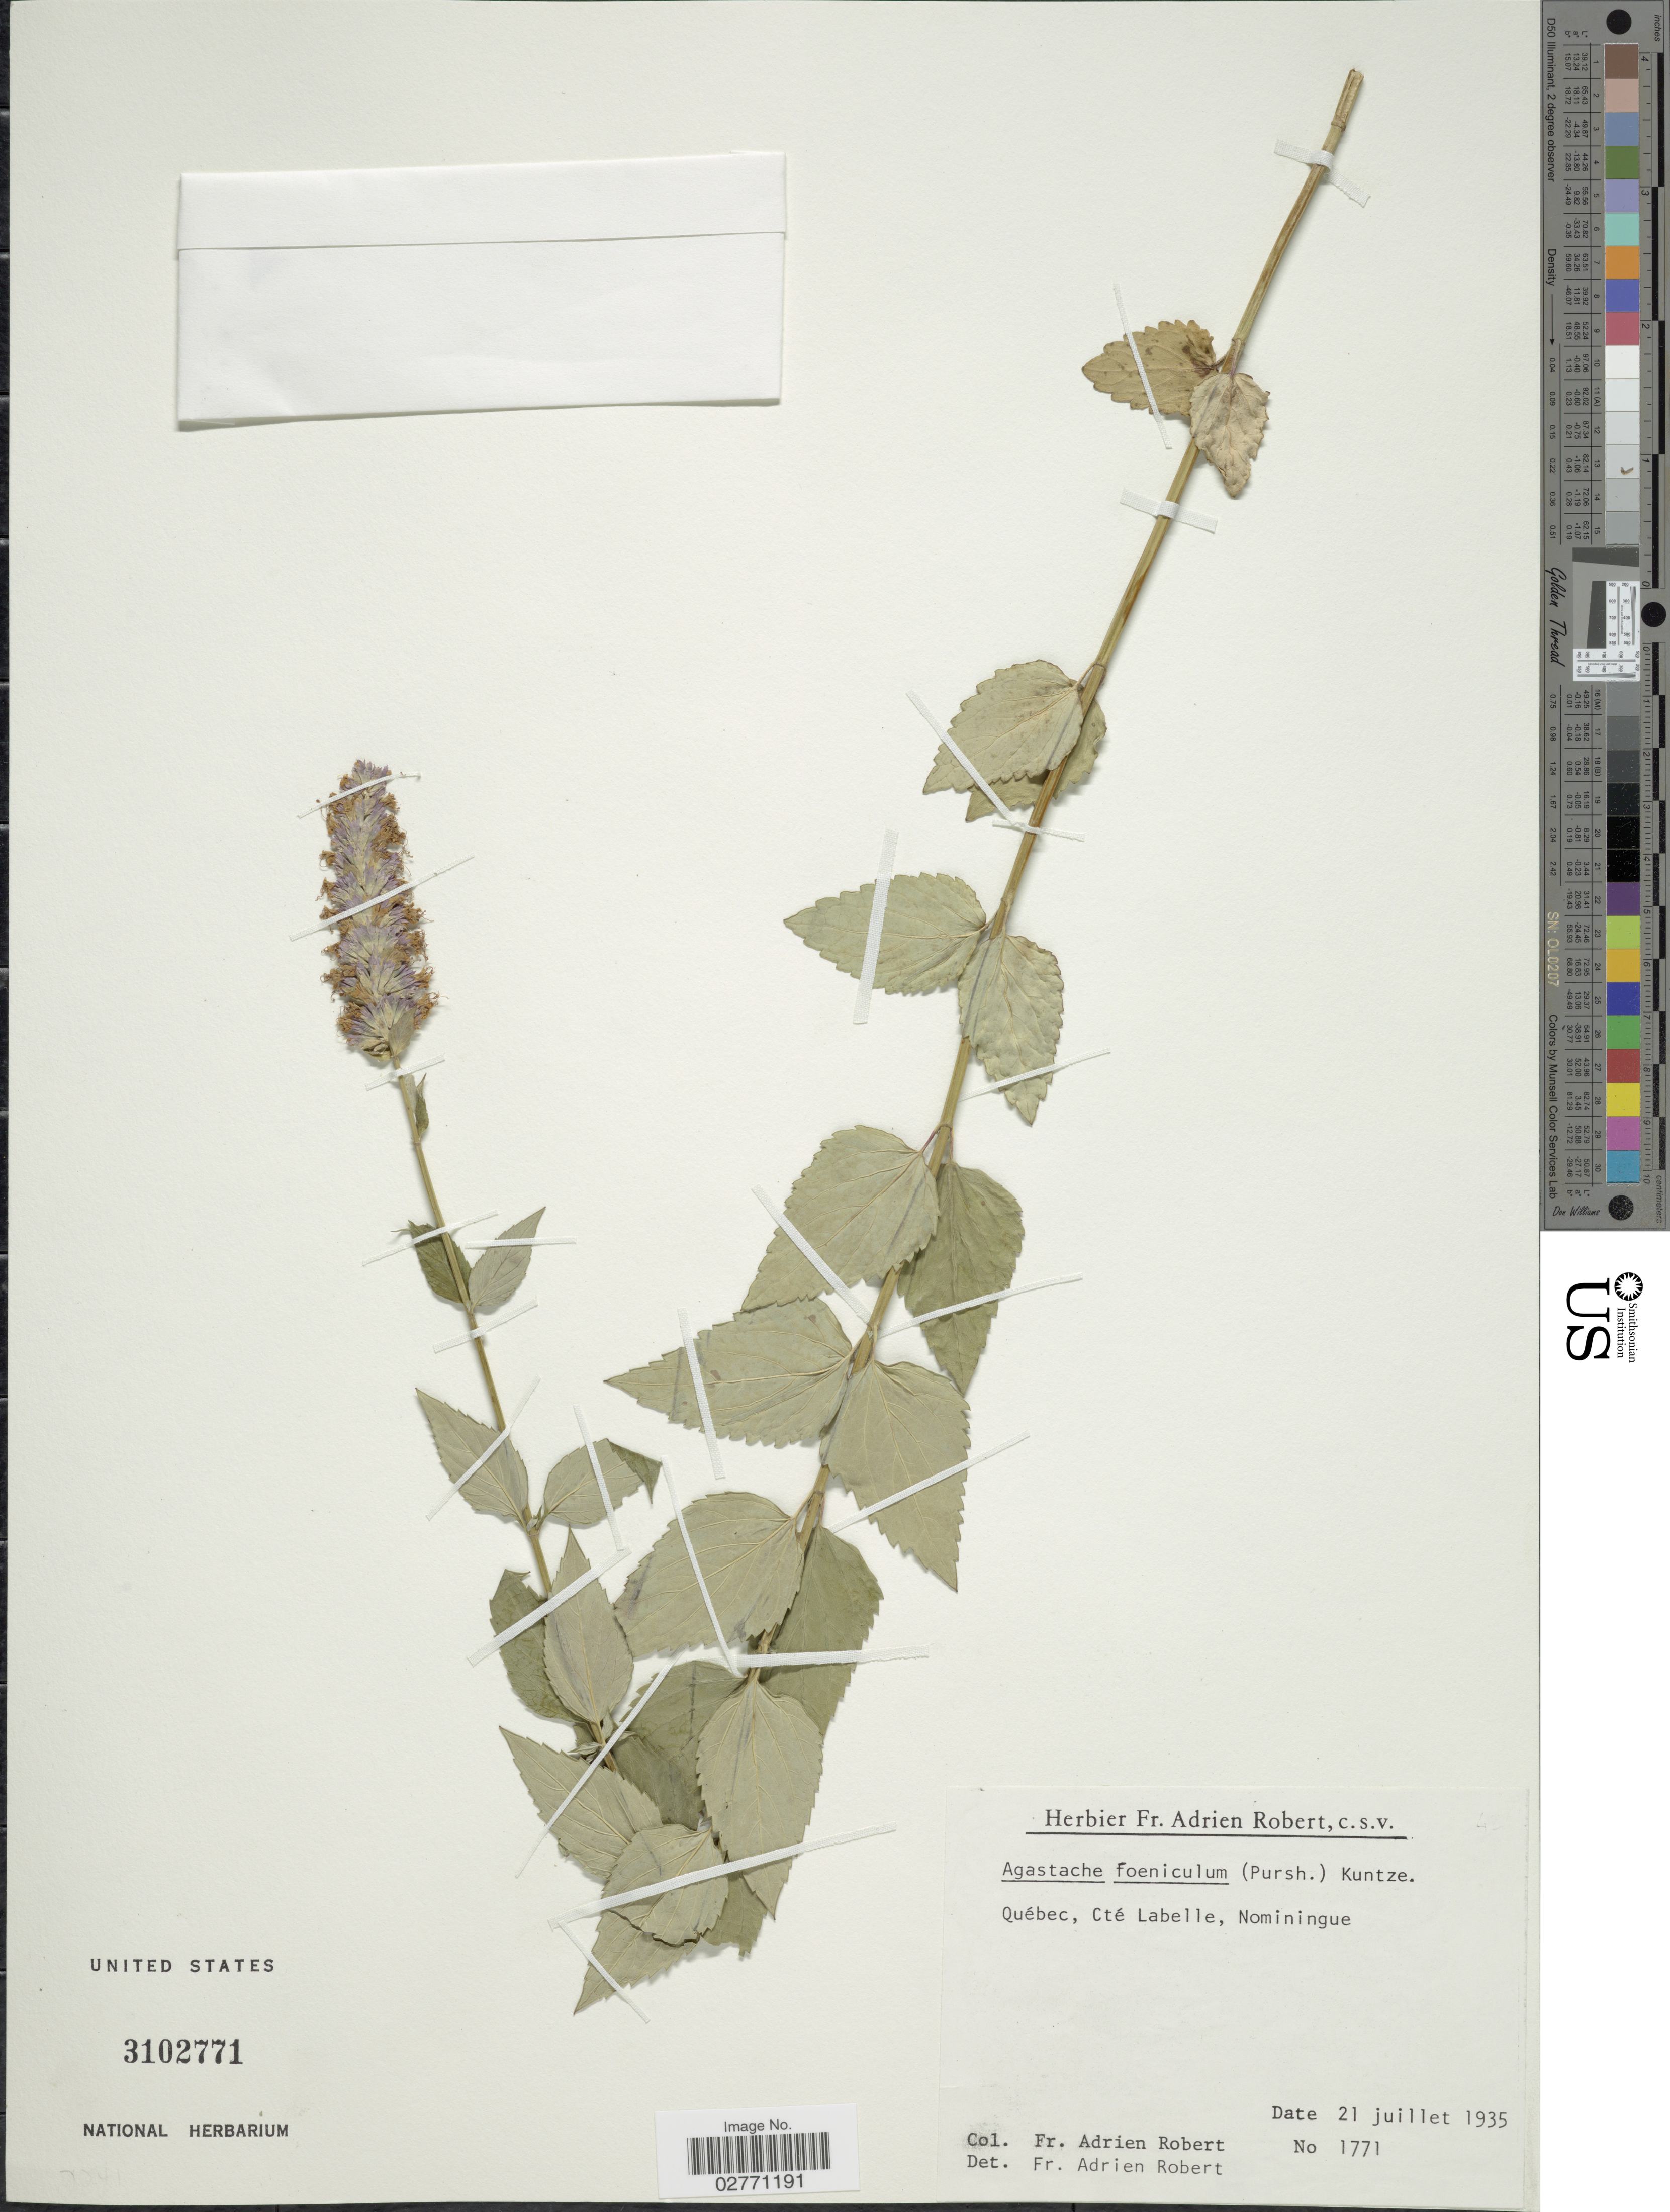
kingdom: Plantae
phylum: Tracheophyta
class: Magnoliopsida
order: Lamiales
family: Lamiaceae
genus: Agastache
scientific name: Agastache foeniculum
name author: (Pursh) Kuntze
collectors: A. Robert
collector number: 1771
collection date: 1935-07-21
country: Canada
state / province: Quebec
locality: Cté Labelle, Nominingue.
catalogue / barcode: US 3102771